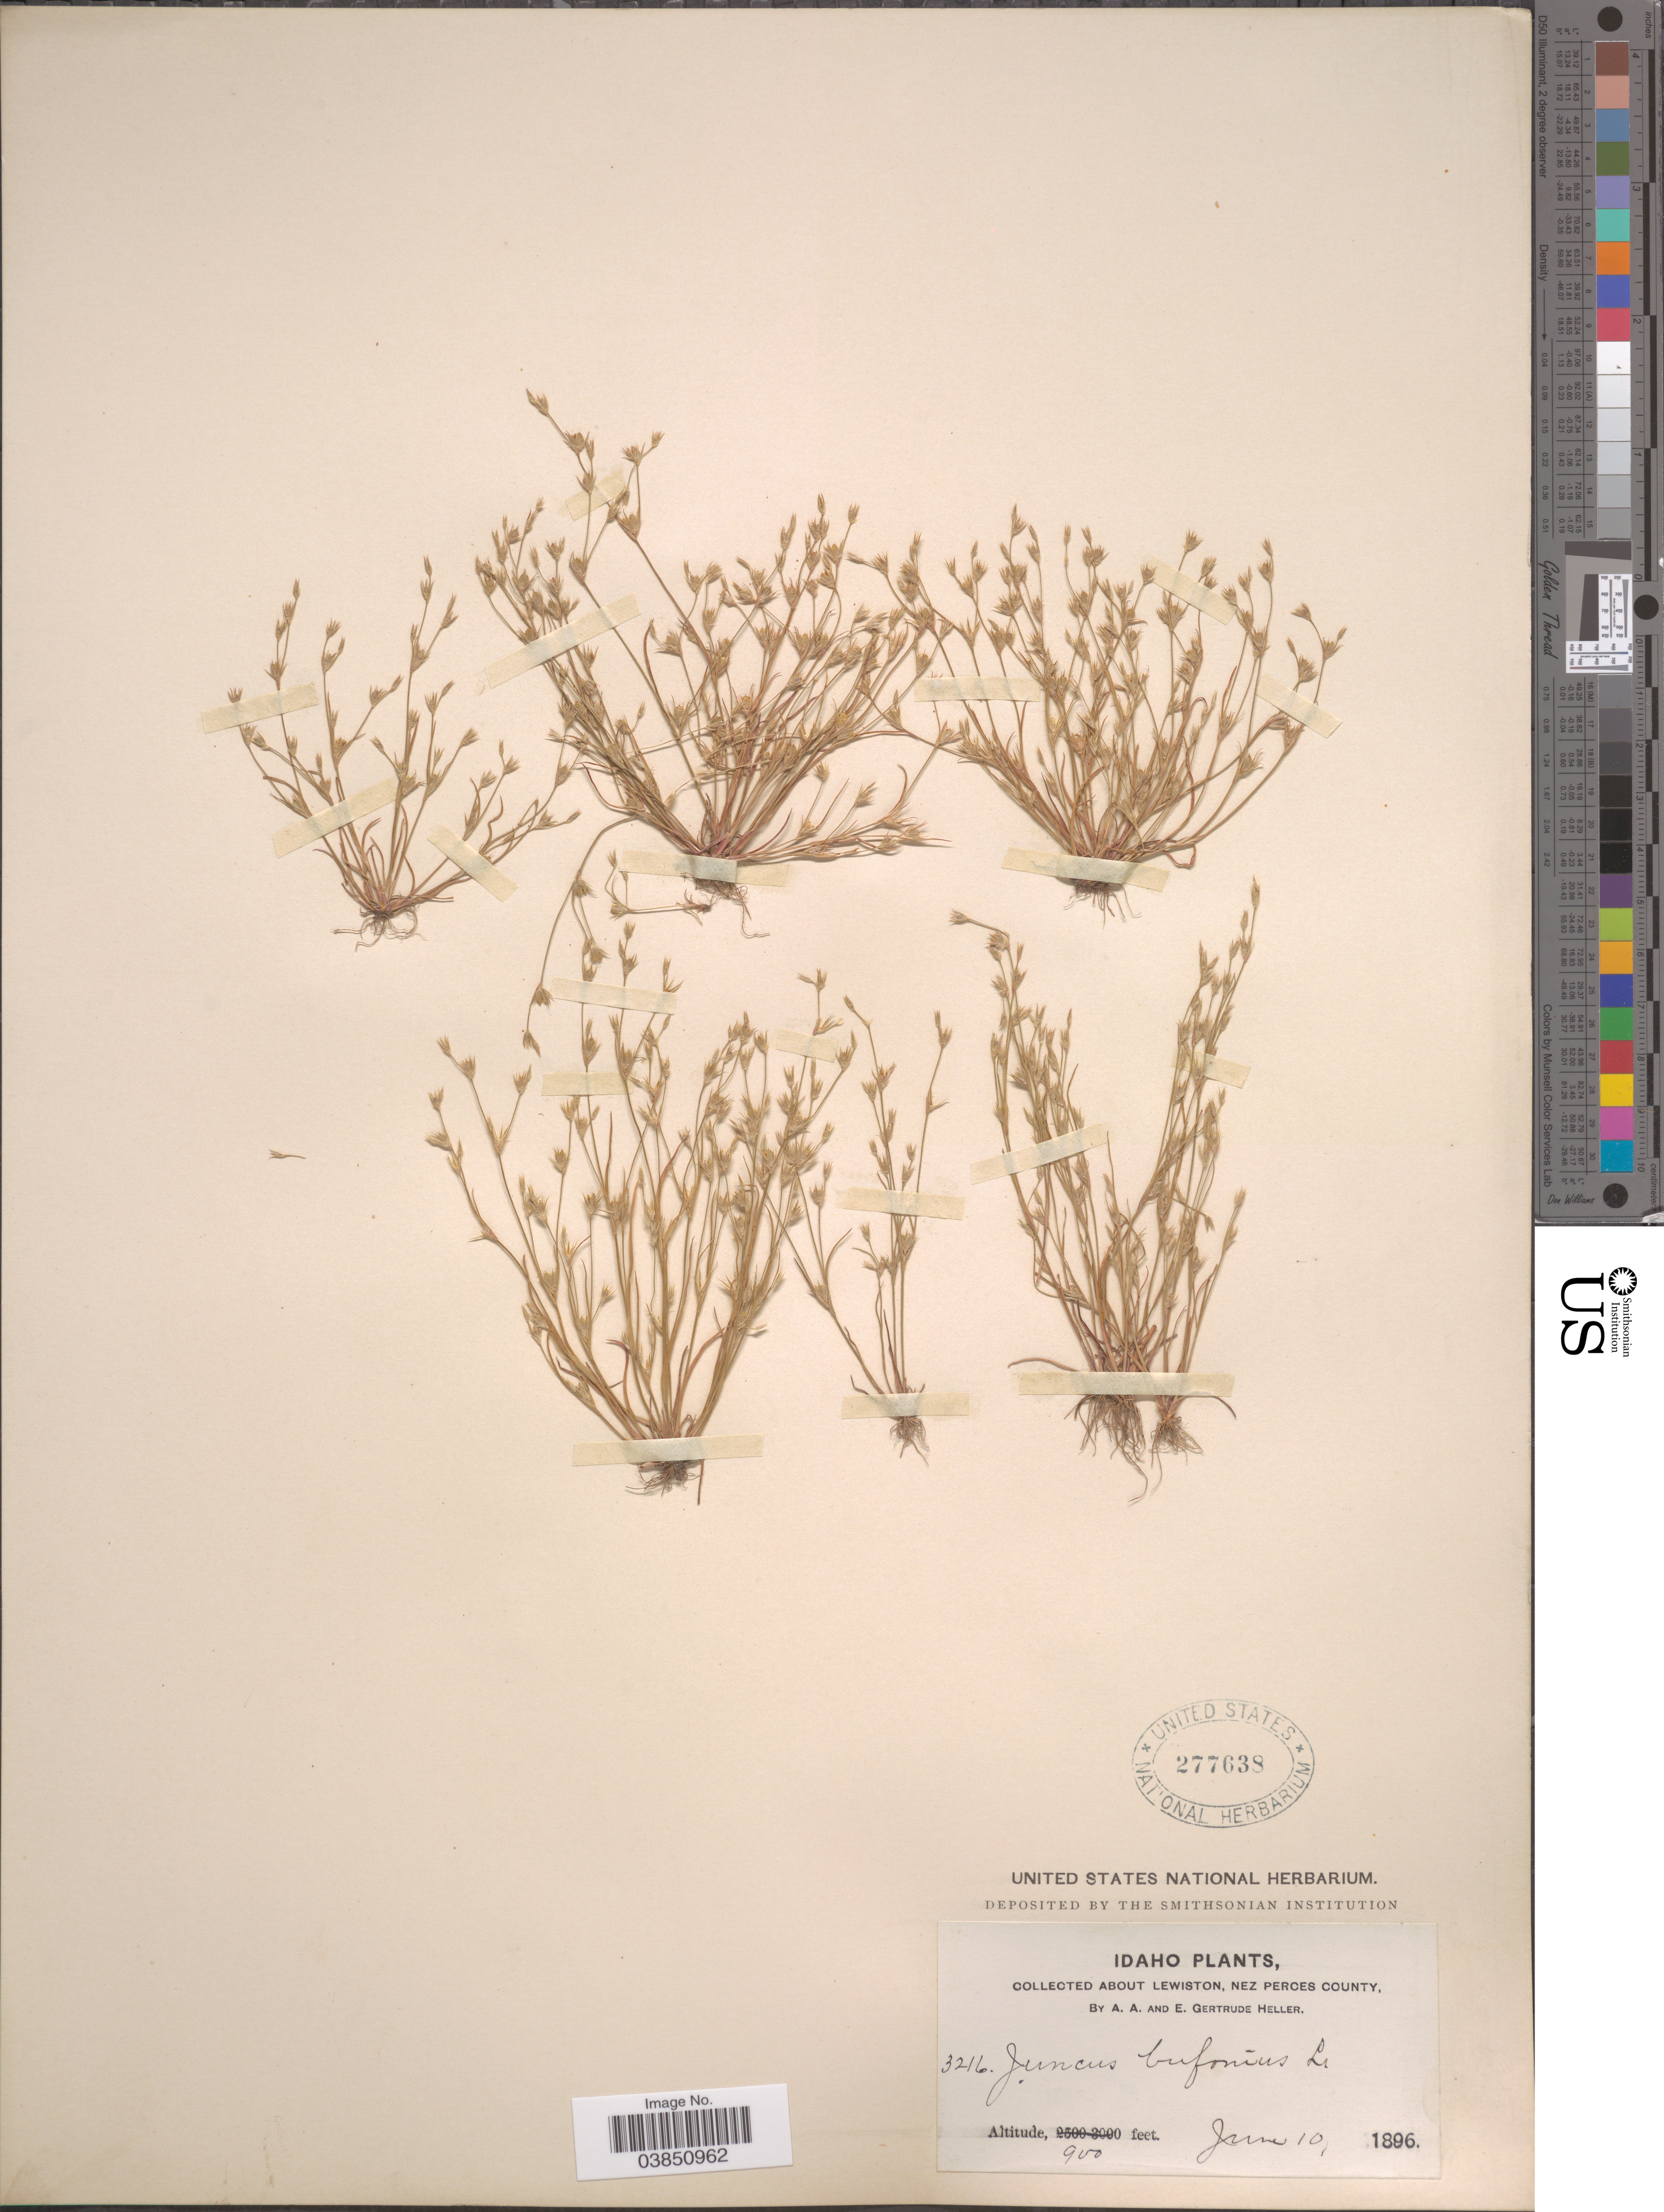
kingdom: Plantae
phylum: Tracheophyta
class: Liliopsida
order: Poales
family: Juncaceae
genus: Juncus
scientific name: Juncus bufonius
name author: L.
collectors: A. A. Heller & E. G. Heller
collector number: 3216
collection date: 1896-06-10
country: United States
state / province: Idaho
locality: About Lewiston, Nez Perces County.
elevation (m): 274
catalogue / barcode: US 277638